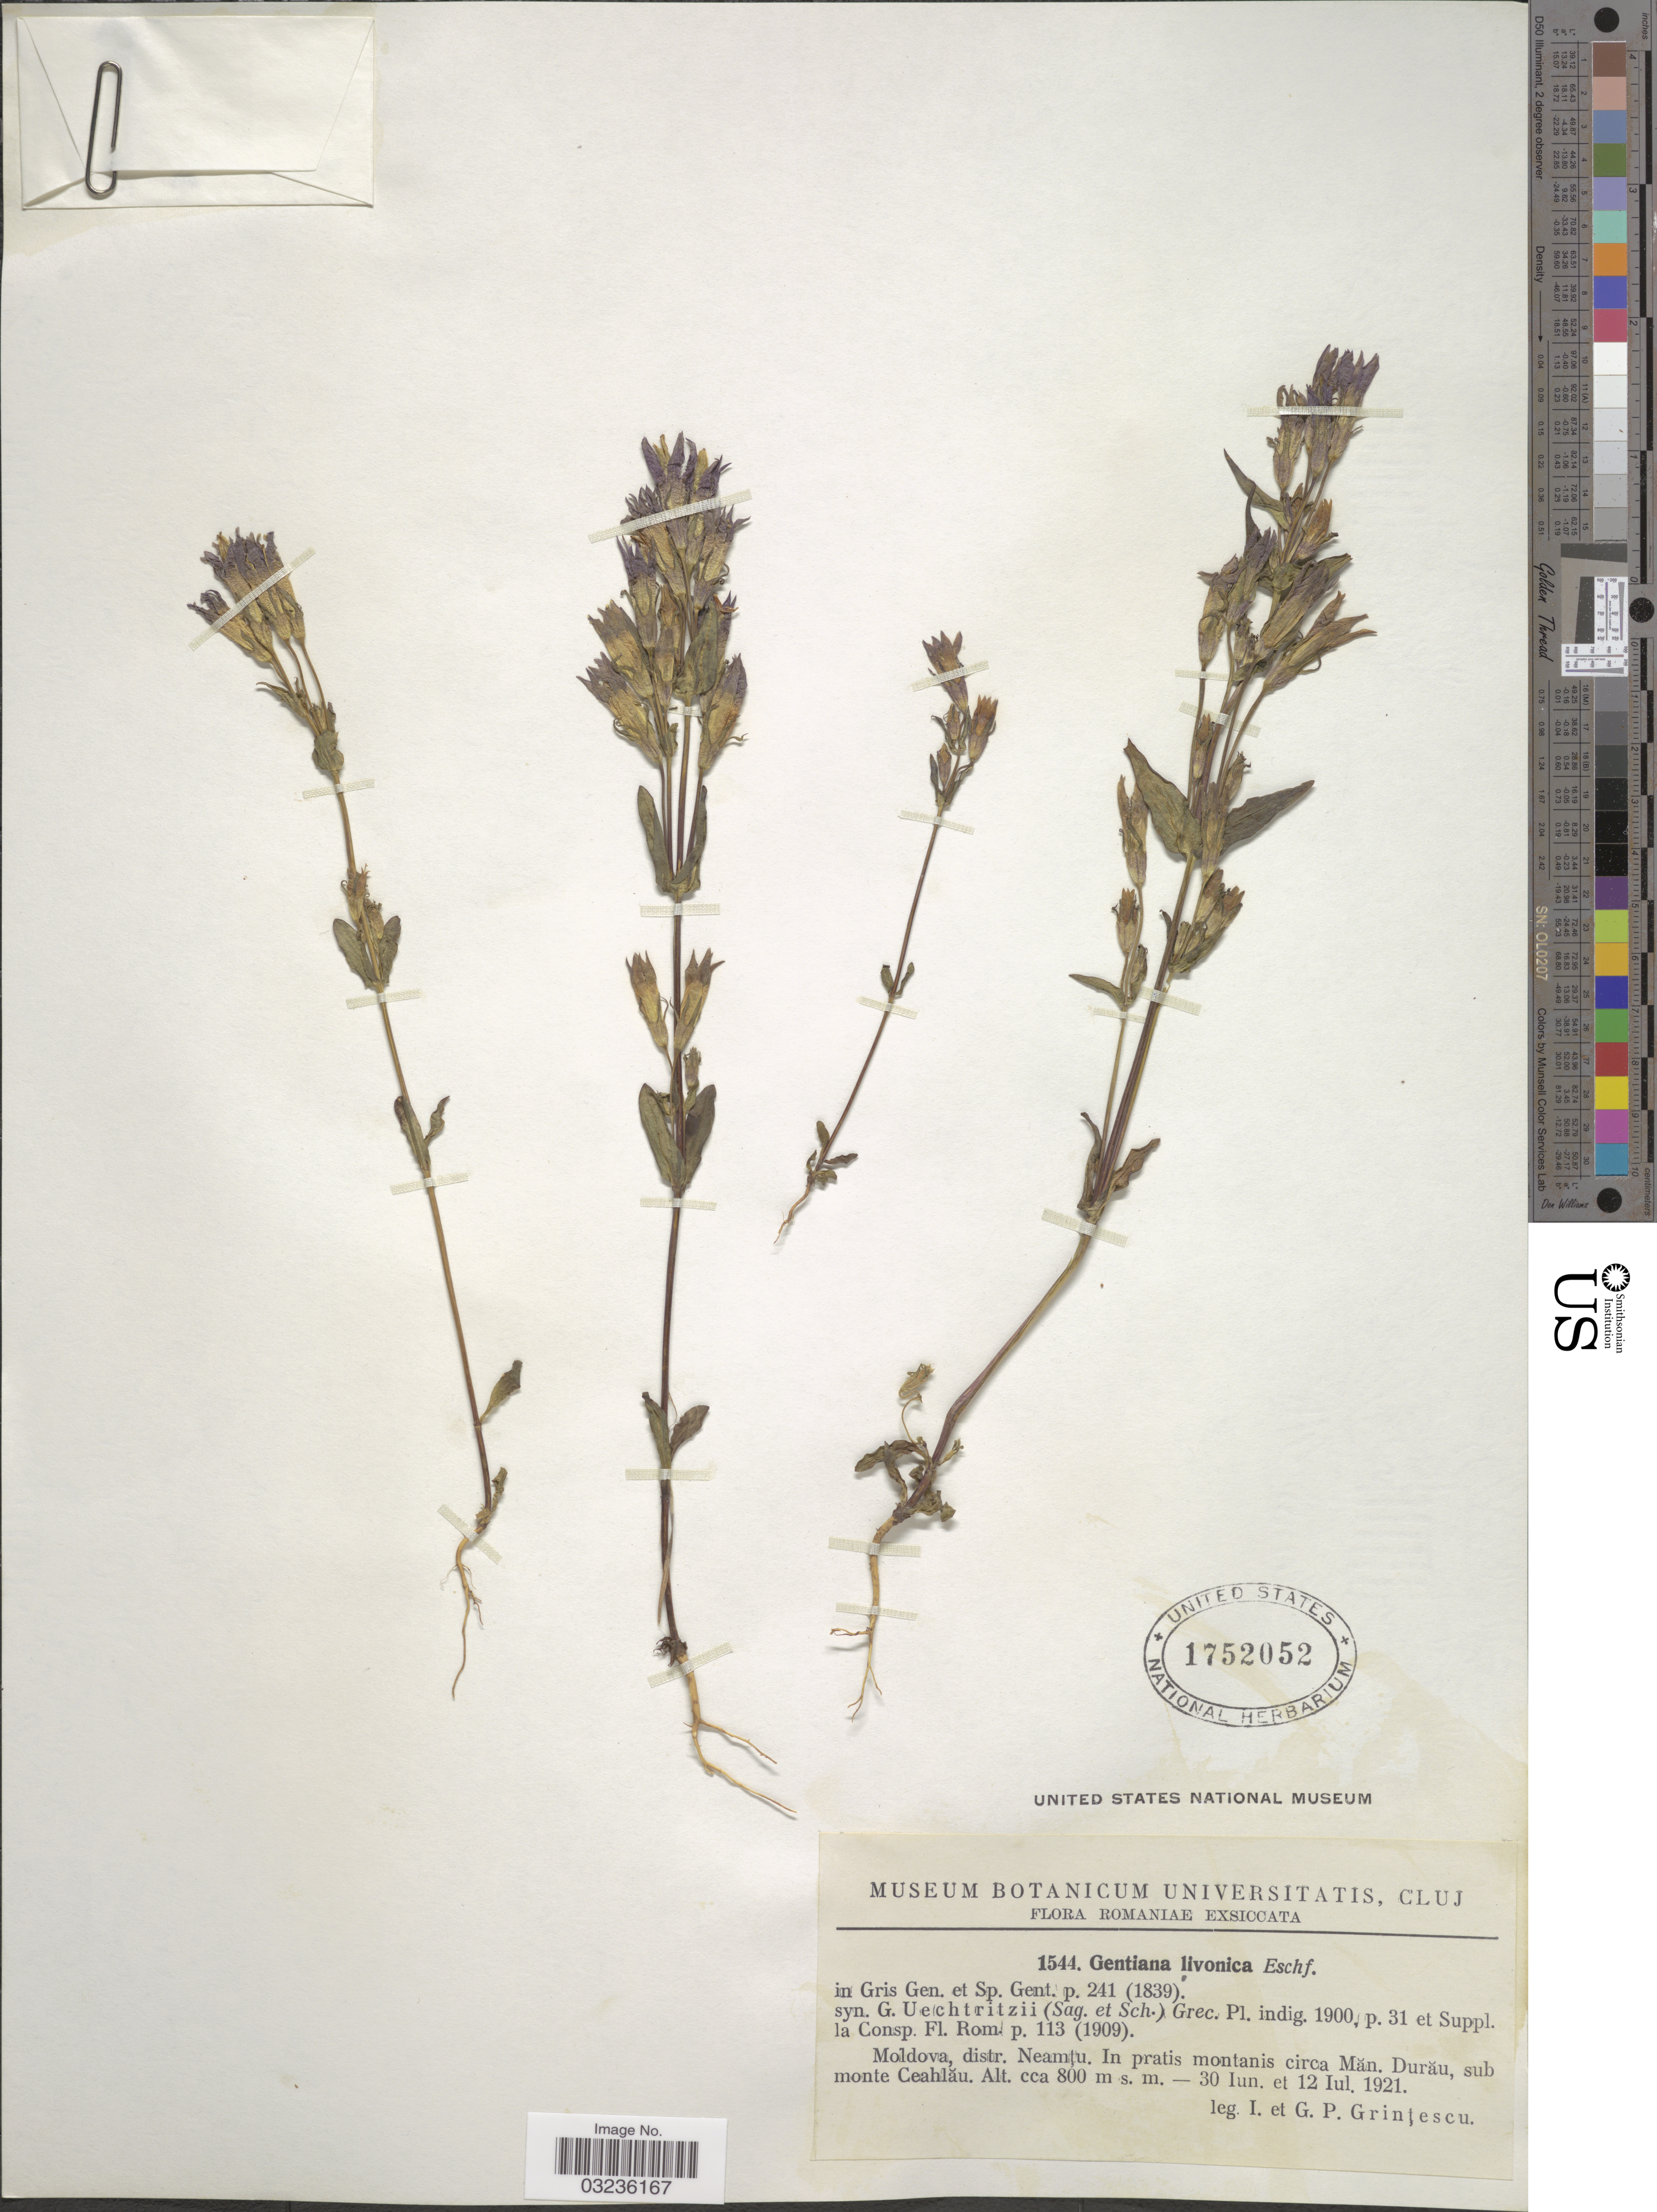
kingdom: Plantae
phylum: Tracheophyta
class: Magnoliopsida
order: Gentianales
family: Gentianaceae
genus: Gentiana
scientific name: Gentiana livonica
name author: Eschsch. ex Griseb.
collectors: I. Grintescu & G. Grintescu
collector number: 1544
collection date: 1921-06-30/1921-07-12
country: Romania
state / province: Neamt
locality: Moldova, distr. Neamtu, In pratis montanis circa Man. Durau, sub monte Ceahlau.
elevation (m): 800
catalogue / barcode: US 1752052